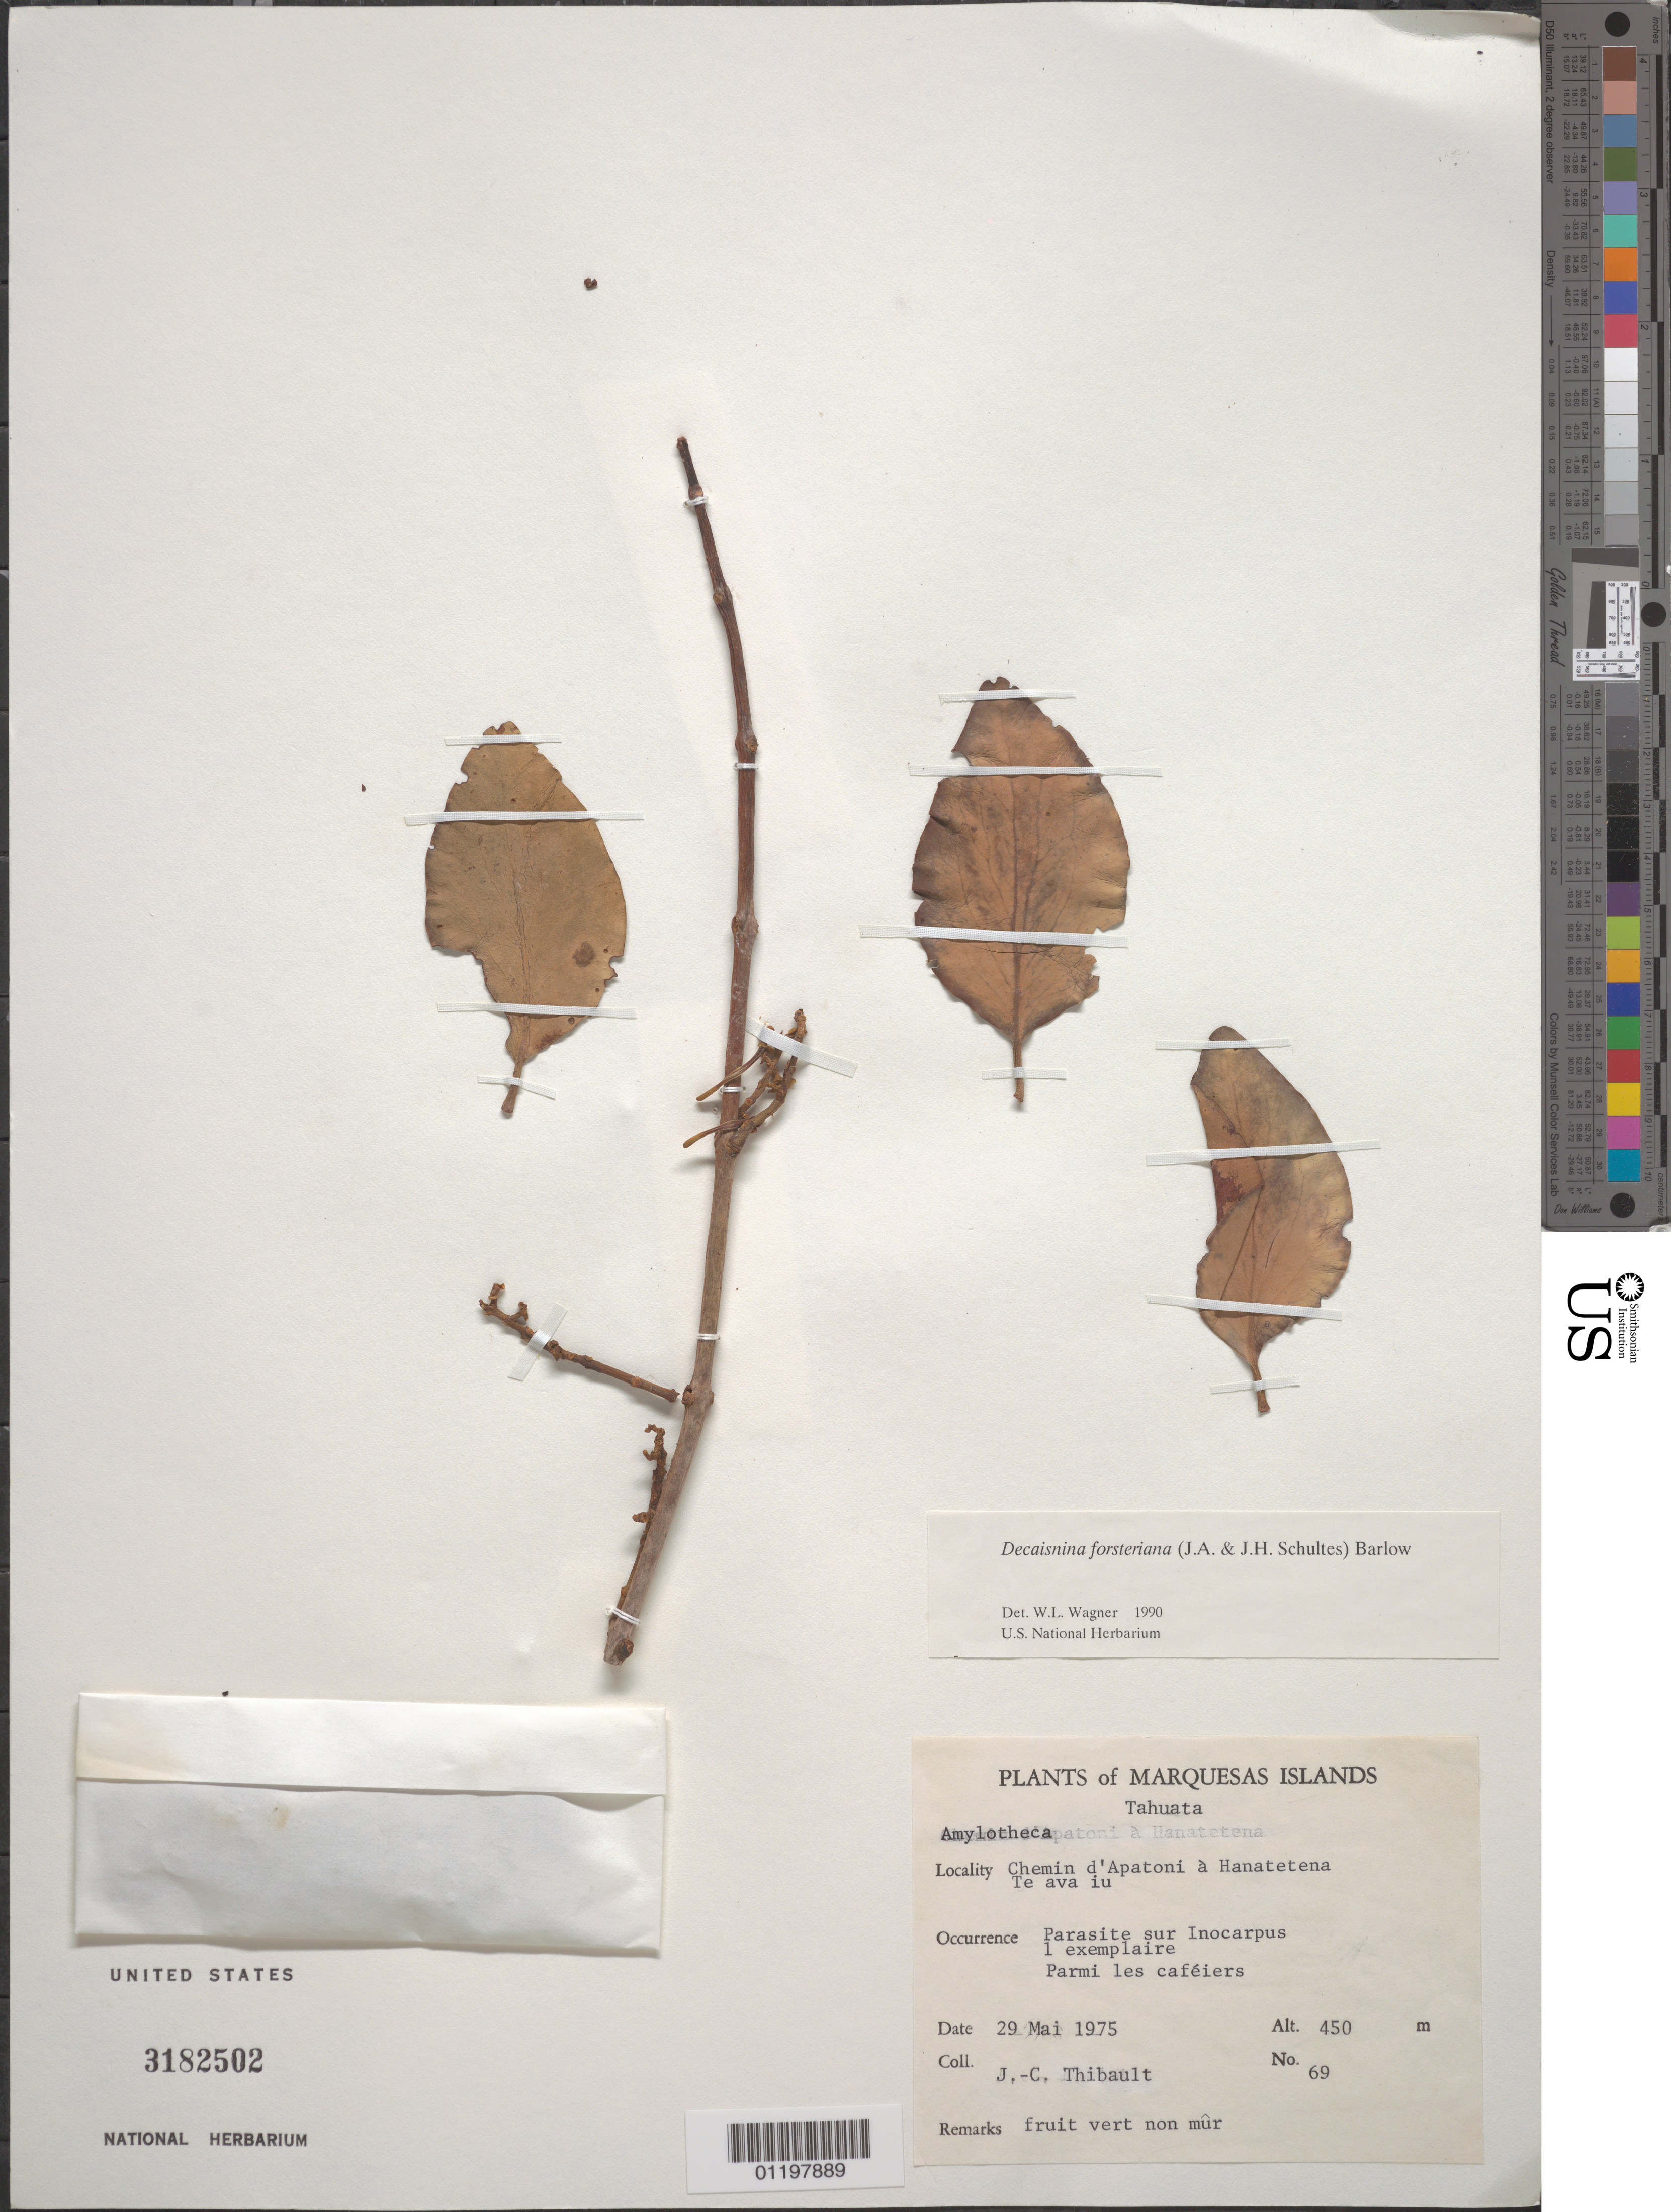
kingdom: Plantae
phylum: Tracheophyta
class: Magnoliopsida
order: Santalales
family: Loranthaceae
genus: Decaisnina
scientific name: Decaisnina forsteriana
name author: (Schult. & Schult. f.) Barlow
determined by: Wagner, W. L., (BOT), Smithsonian Institution - National Museum of Natural History (UNITED STATES)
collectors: J. Thibault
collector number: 69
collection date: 1975-05-29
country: French Polynesia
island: Tahuata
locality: Chemin d'Apatoni à Hanatetena, Te ave iu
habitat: Parasite sur Inocarpus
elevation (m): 450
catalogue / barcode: US 3182502